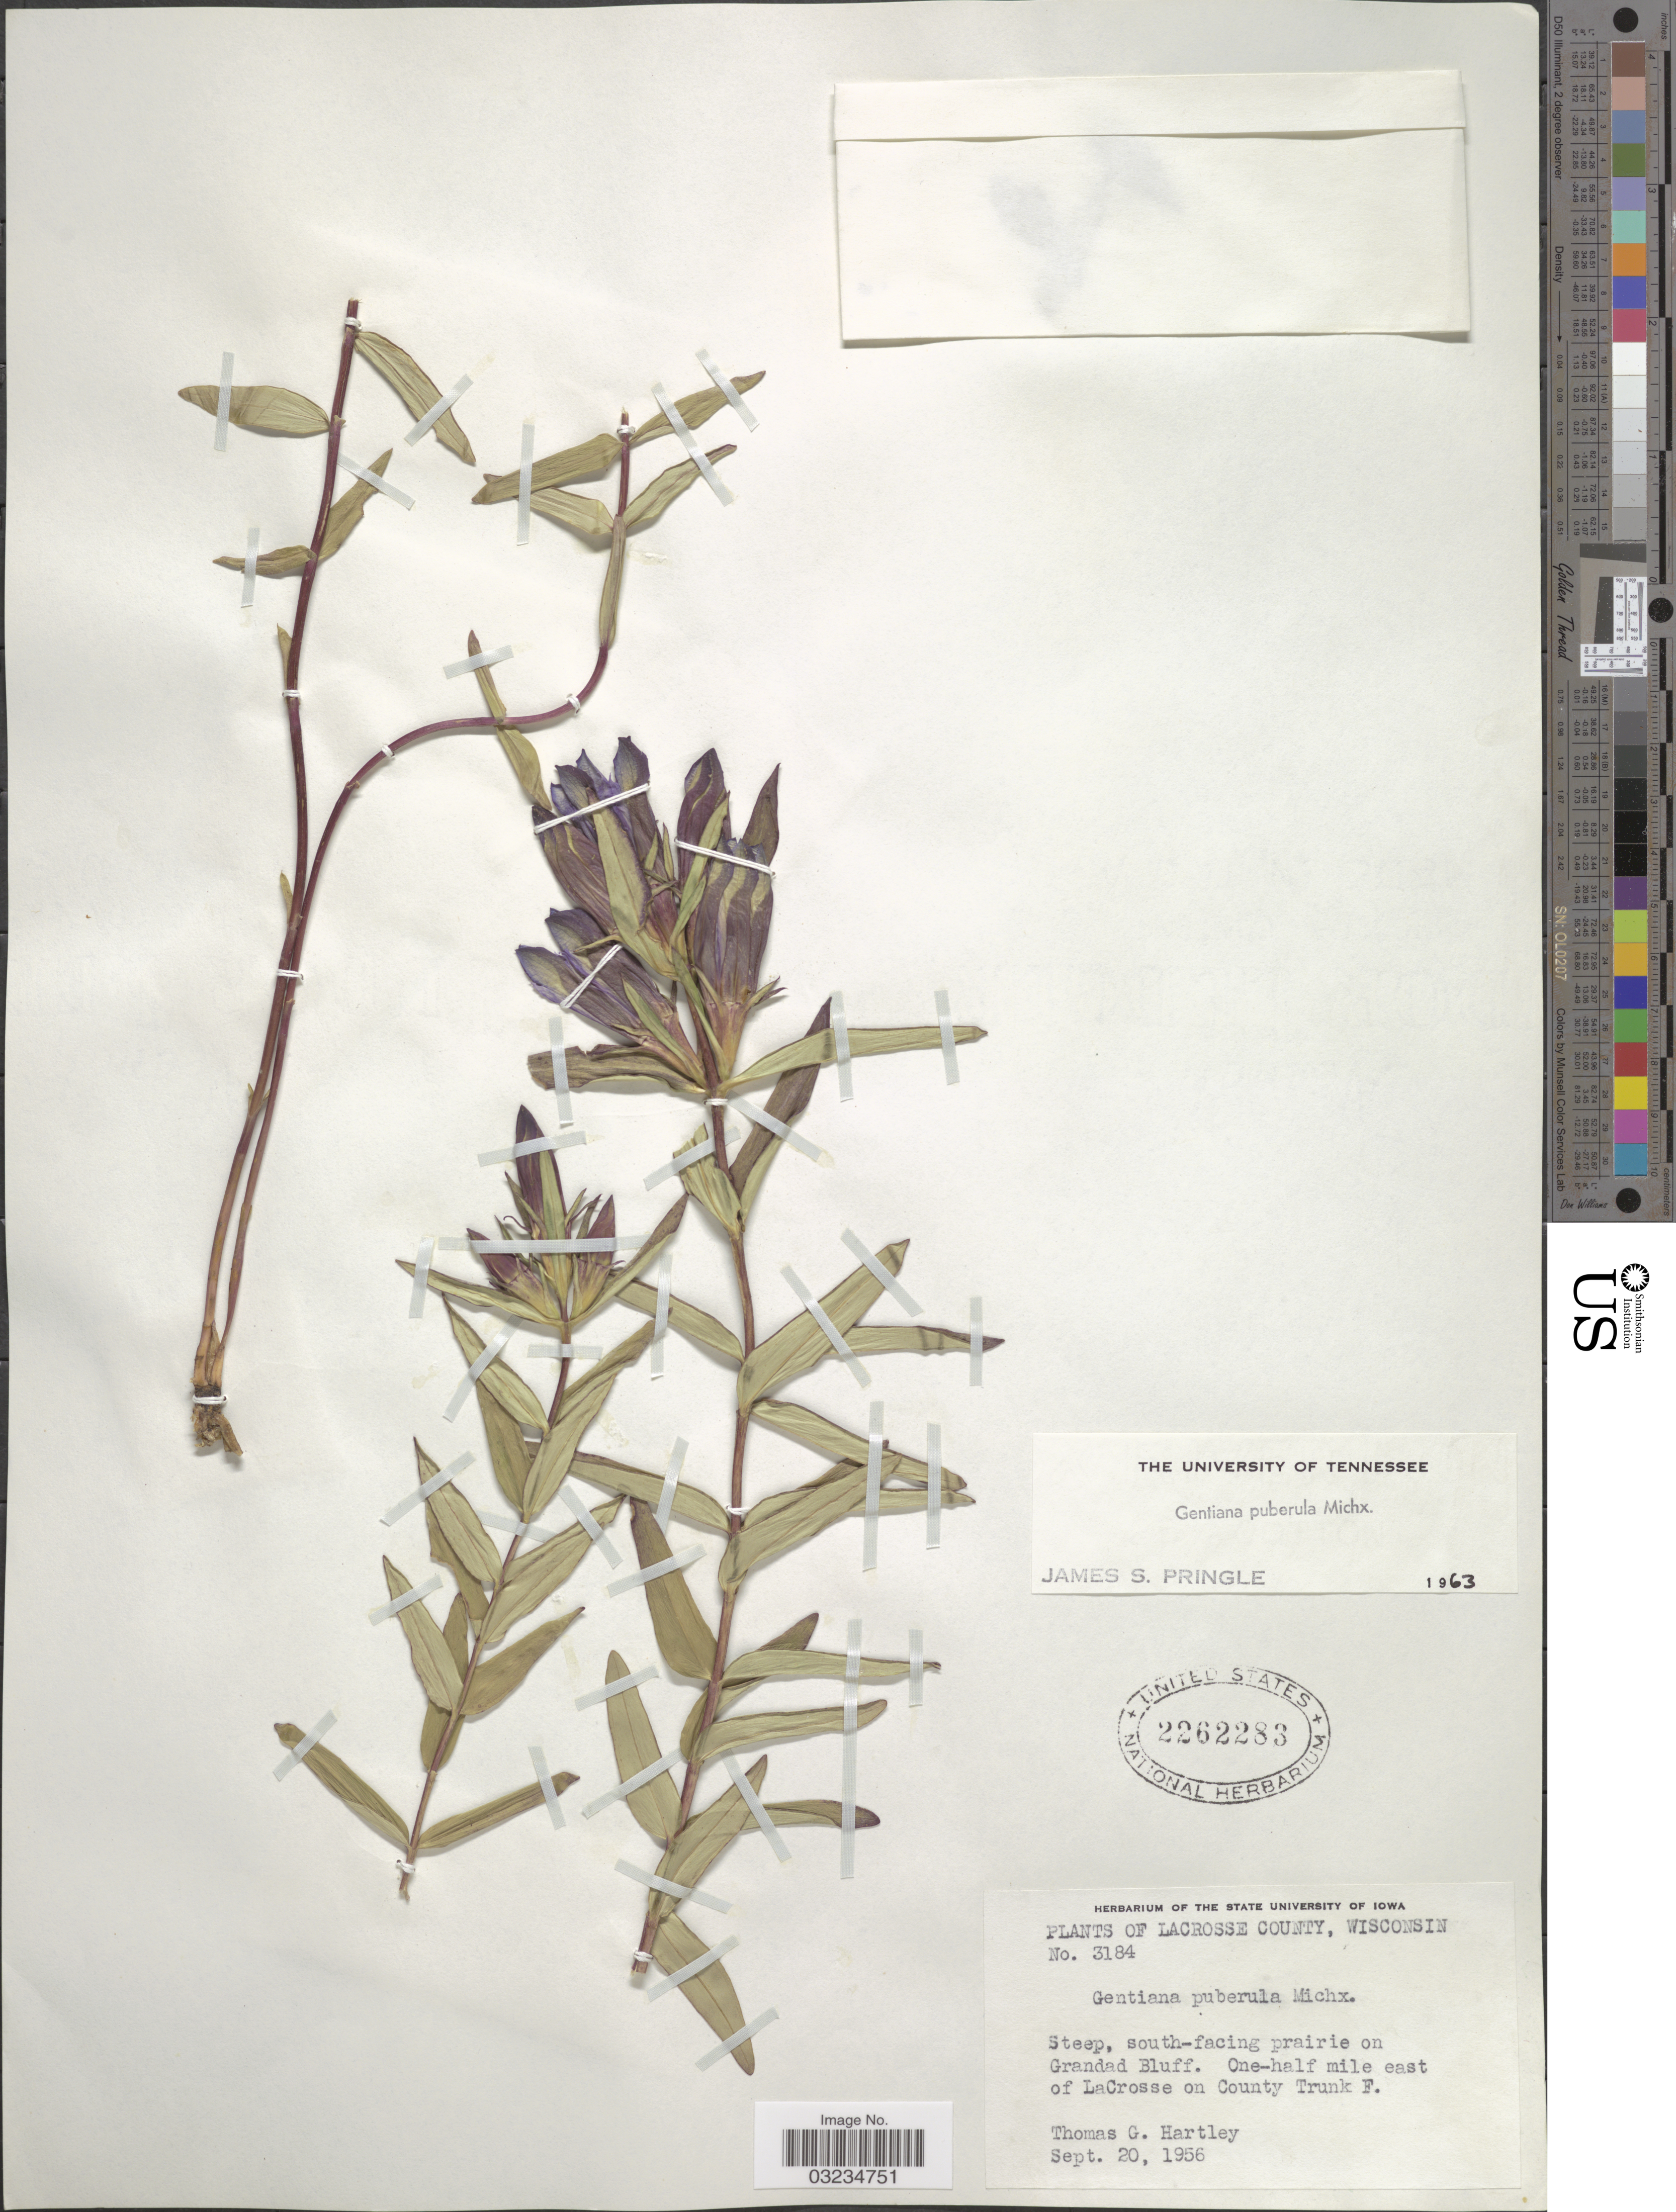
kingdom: Plantae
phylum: Tracheophyta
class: Magnoliopsida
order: Gentianales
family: Gentianaceae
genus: Gentiana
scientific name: Gentiana puberula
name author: Michx.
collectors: T. G. Hartley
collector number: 3184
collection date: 1956-09-20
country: United States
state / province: Wisconsin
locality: Lacrosse County. Steep, south-facing prairie on Grandad Bluff. One-half mile east of LaCrosse on County Trunk F.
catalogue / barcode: US 2262283